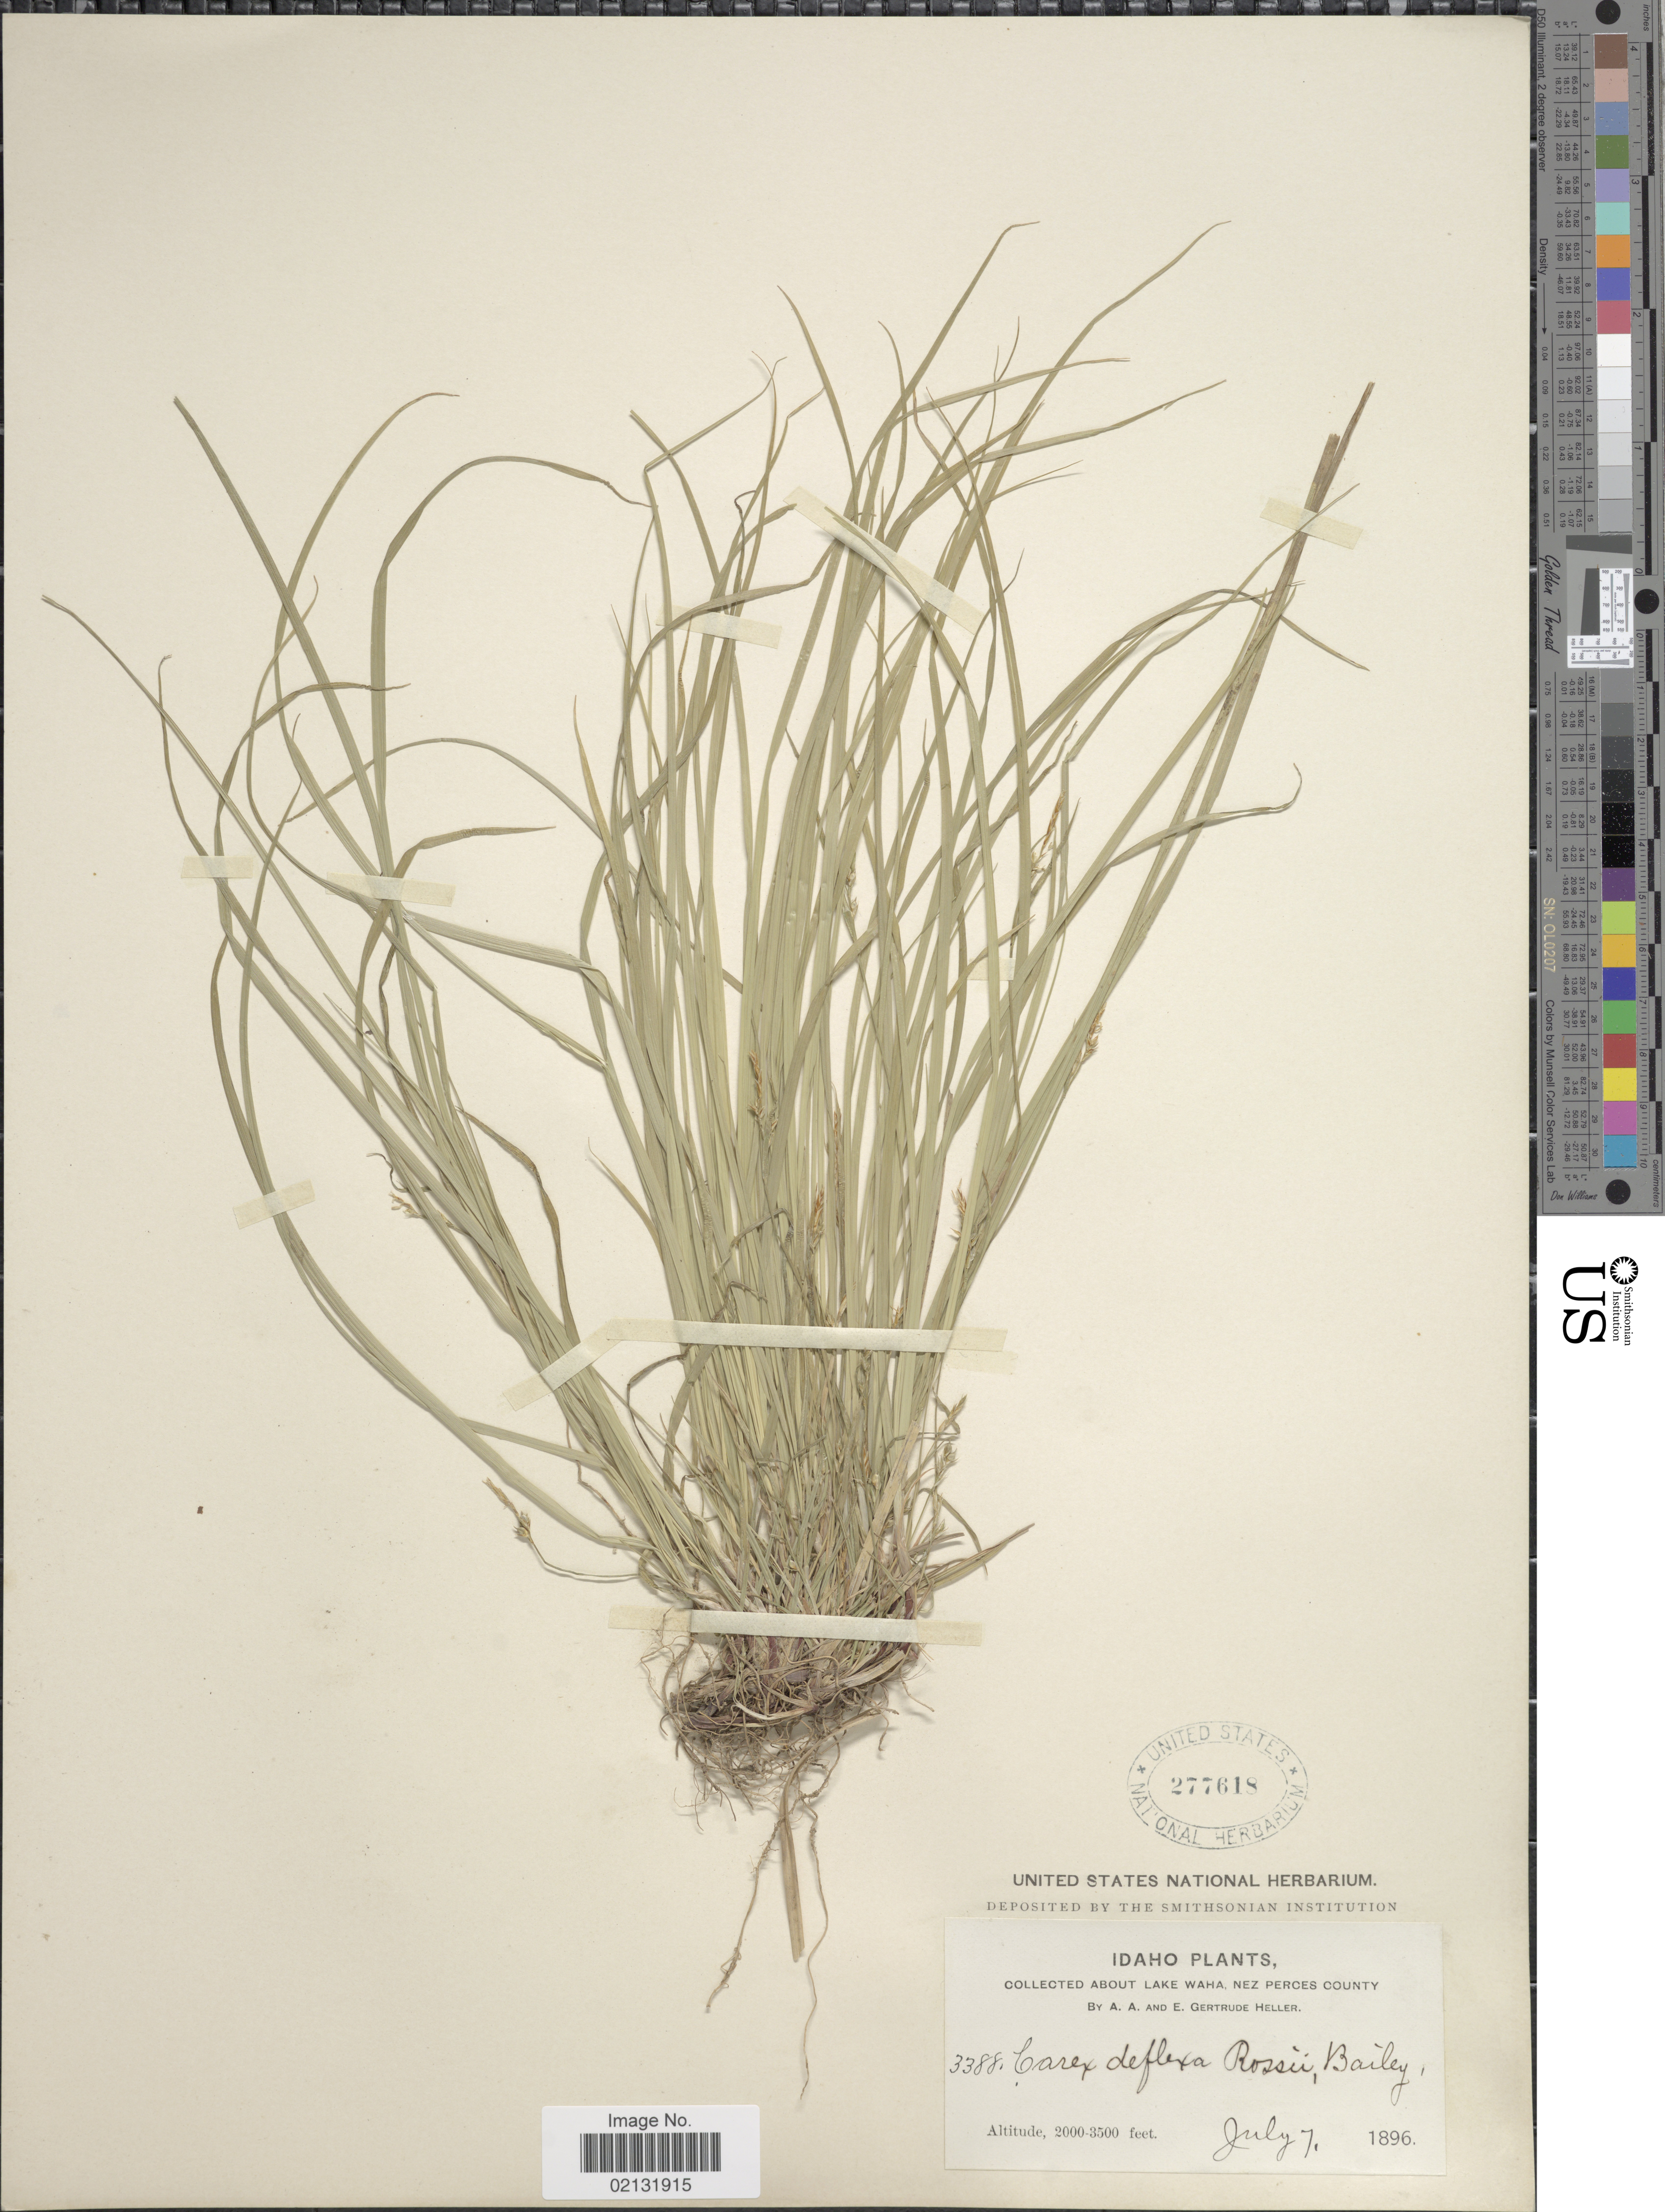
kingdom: Plantae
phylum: Tracheophyta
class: Liliopsida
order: Poales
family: Cyperaceae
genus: Carex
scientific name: Carex rossii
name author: Boott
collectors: A. A. Heller & E. G. Heller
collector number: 3388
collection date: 1896-07-07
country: United States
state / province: Idaho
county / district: Nez Perce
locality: About Lake Waha , Nez Perces County.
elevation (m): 610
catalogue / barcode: US 277618